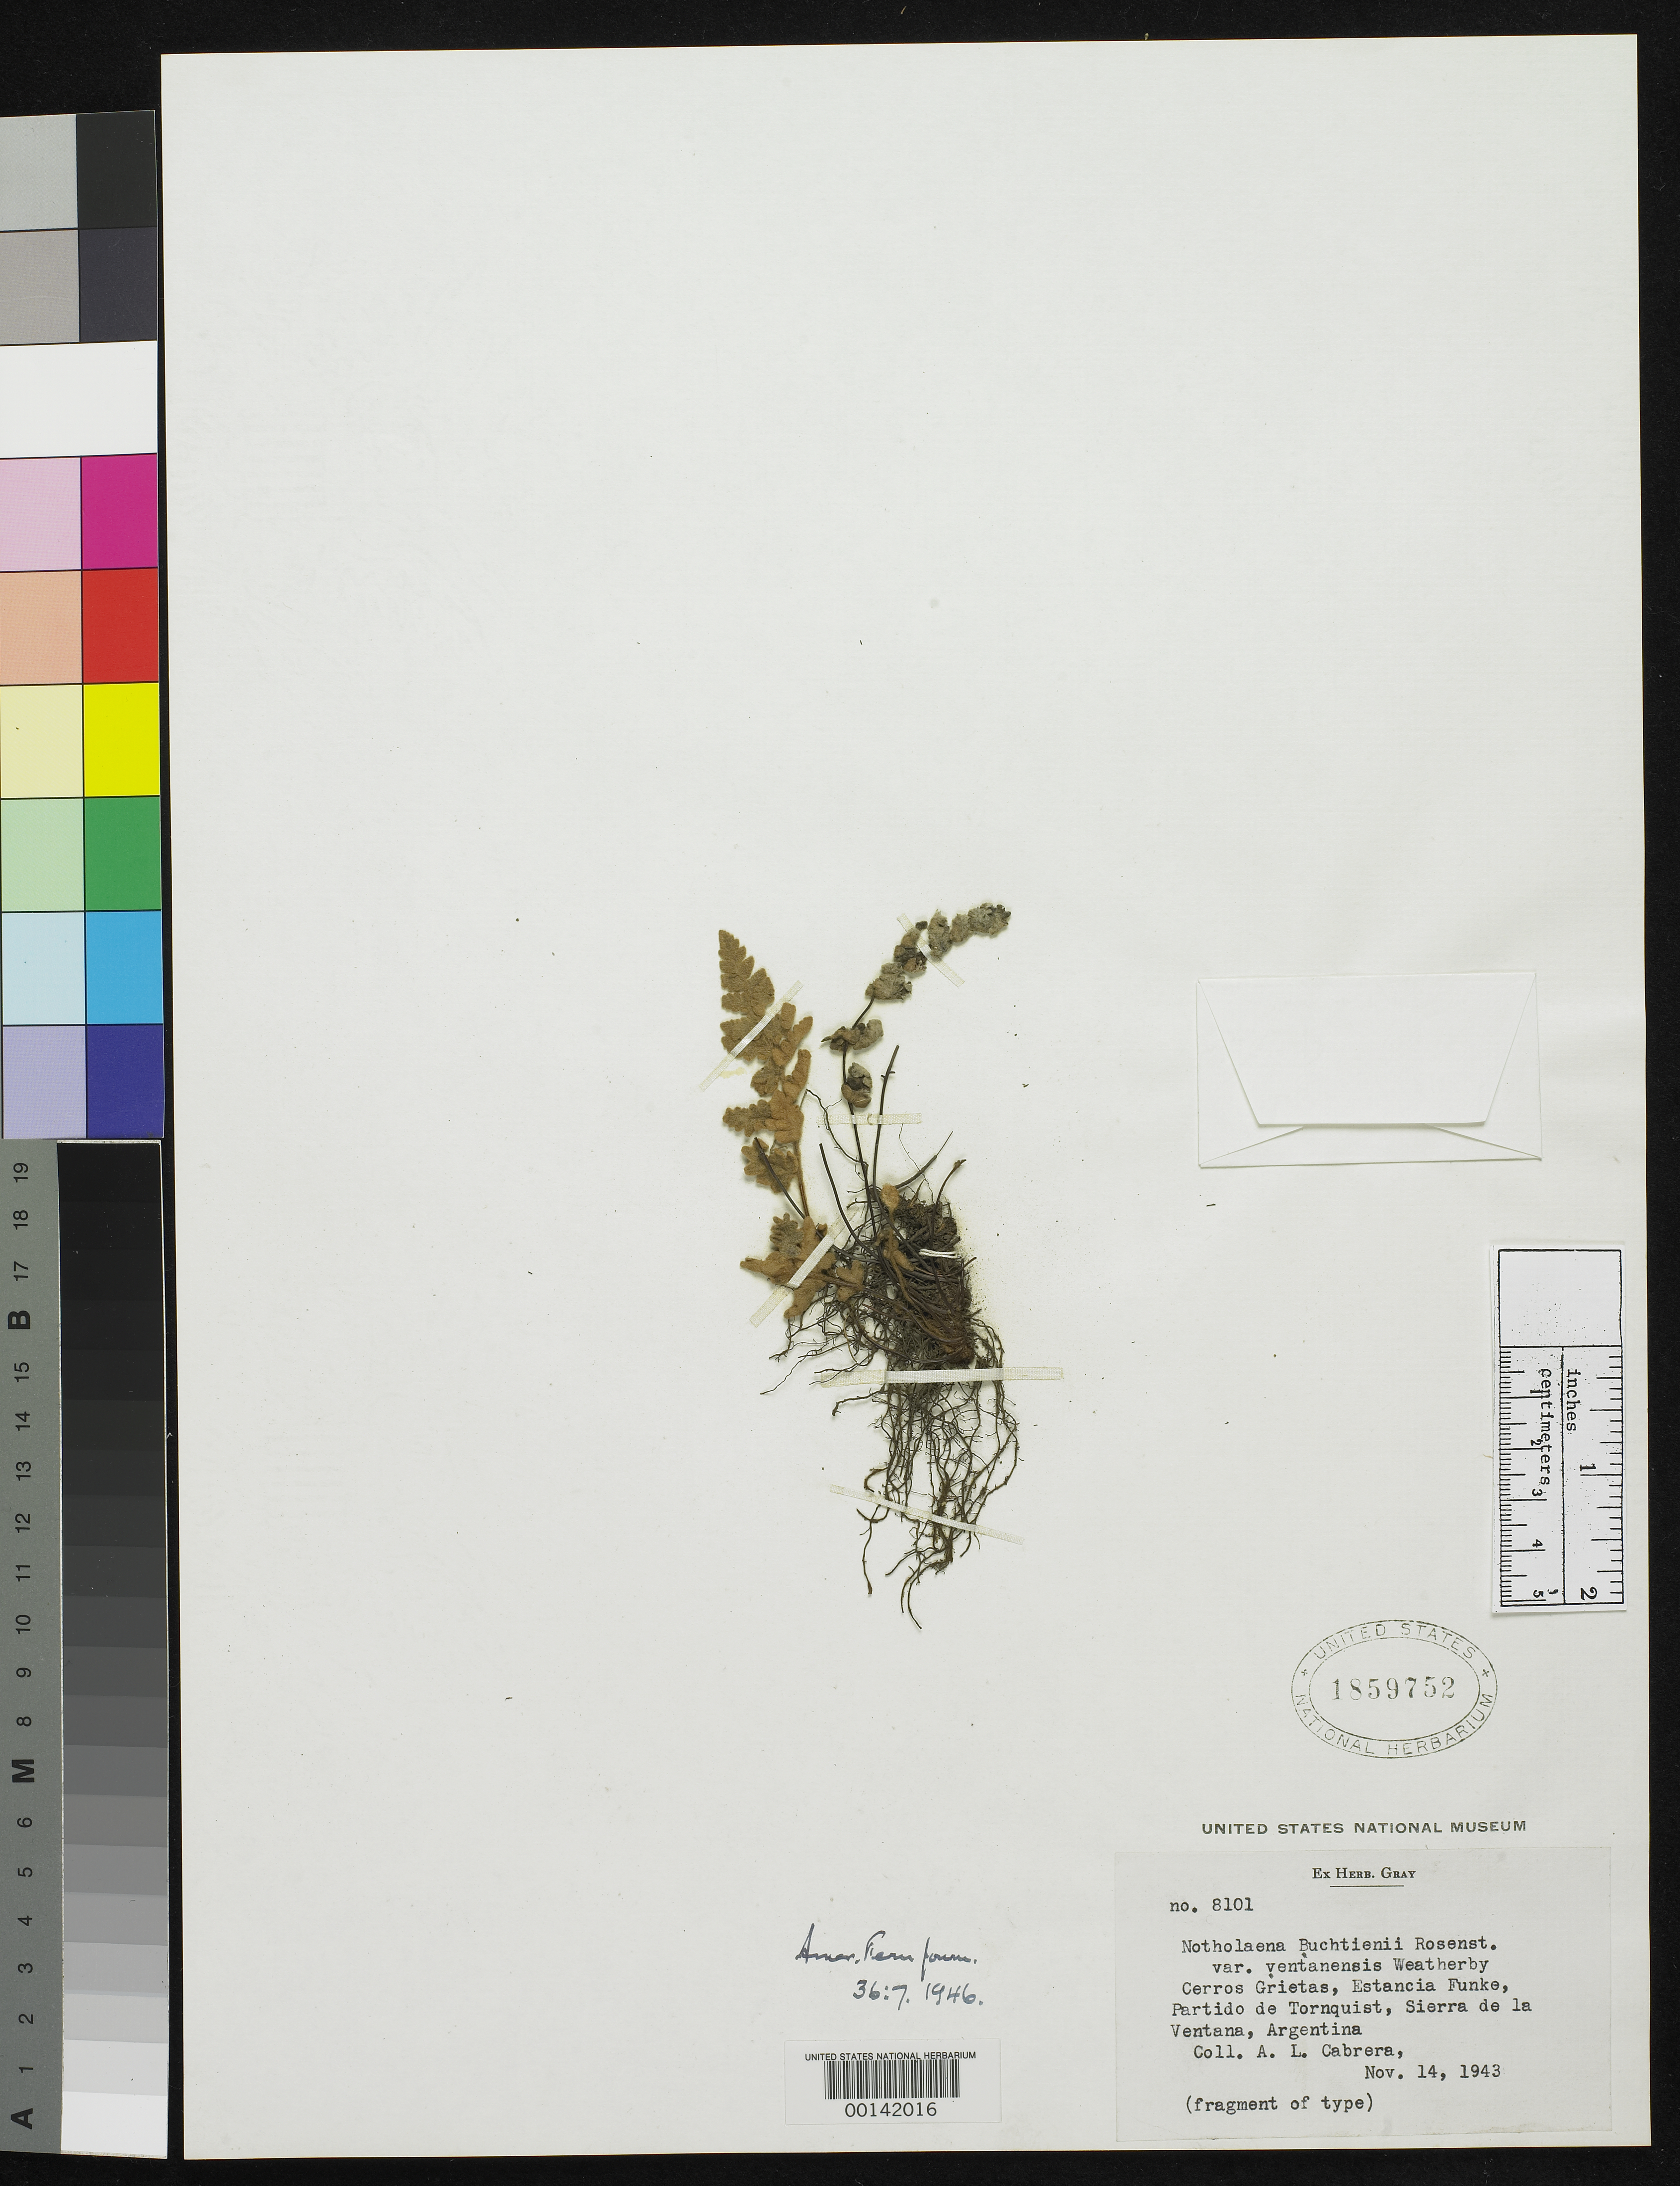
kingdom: Plantae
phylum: Tracheophyta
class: Polypodiopsida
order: Polypodiales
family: Pteridaceae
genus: Notholaena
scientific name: Notholaena buchtienii var. ventanensis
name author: Weath.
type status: Type Fragment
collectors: A. L. Cabrera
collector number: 8101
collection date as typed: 14 Nov 1943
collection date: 1943-11-14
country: Argentina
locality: Cerros Gristas, estancia Funke, Partido de Tornquist, Sierra de La Ventana.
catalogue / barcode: US 1859752